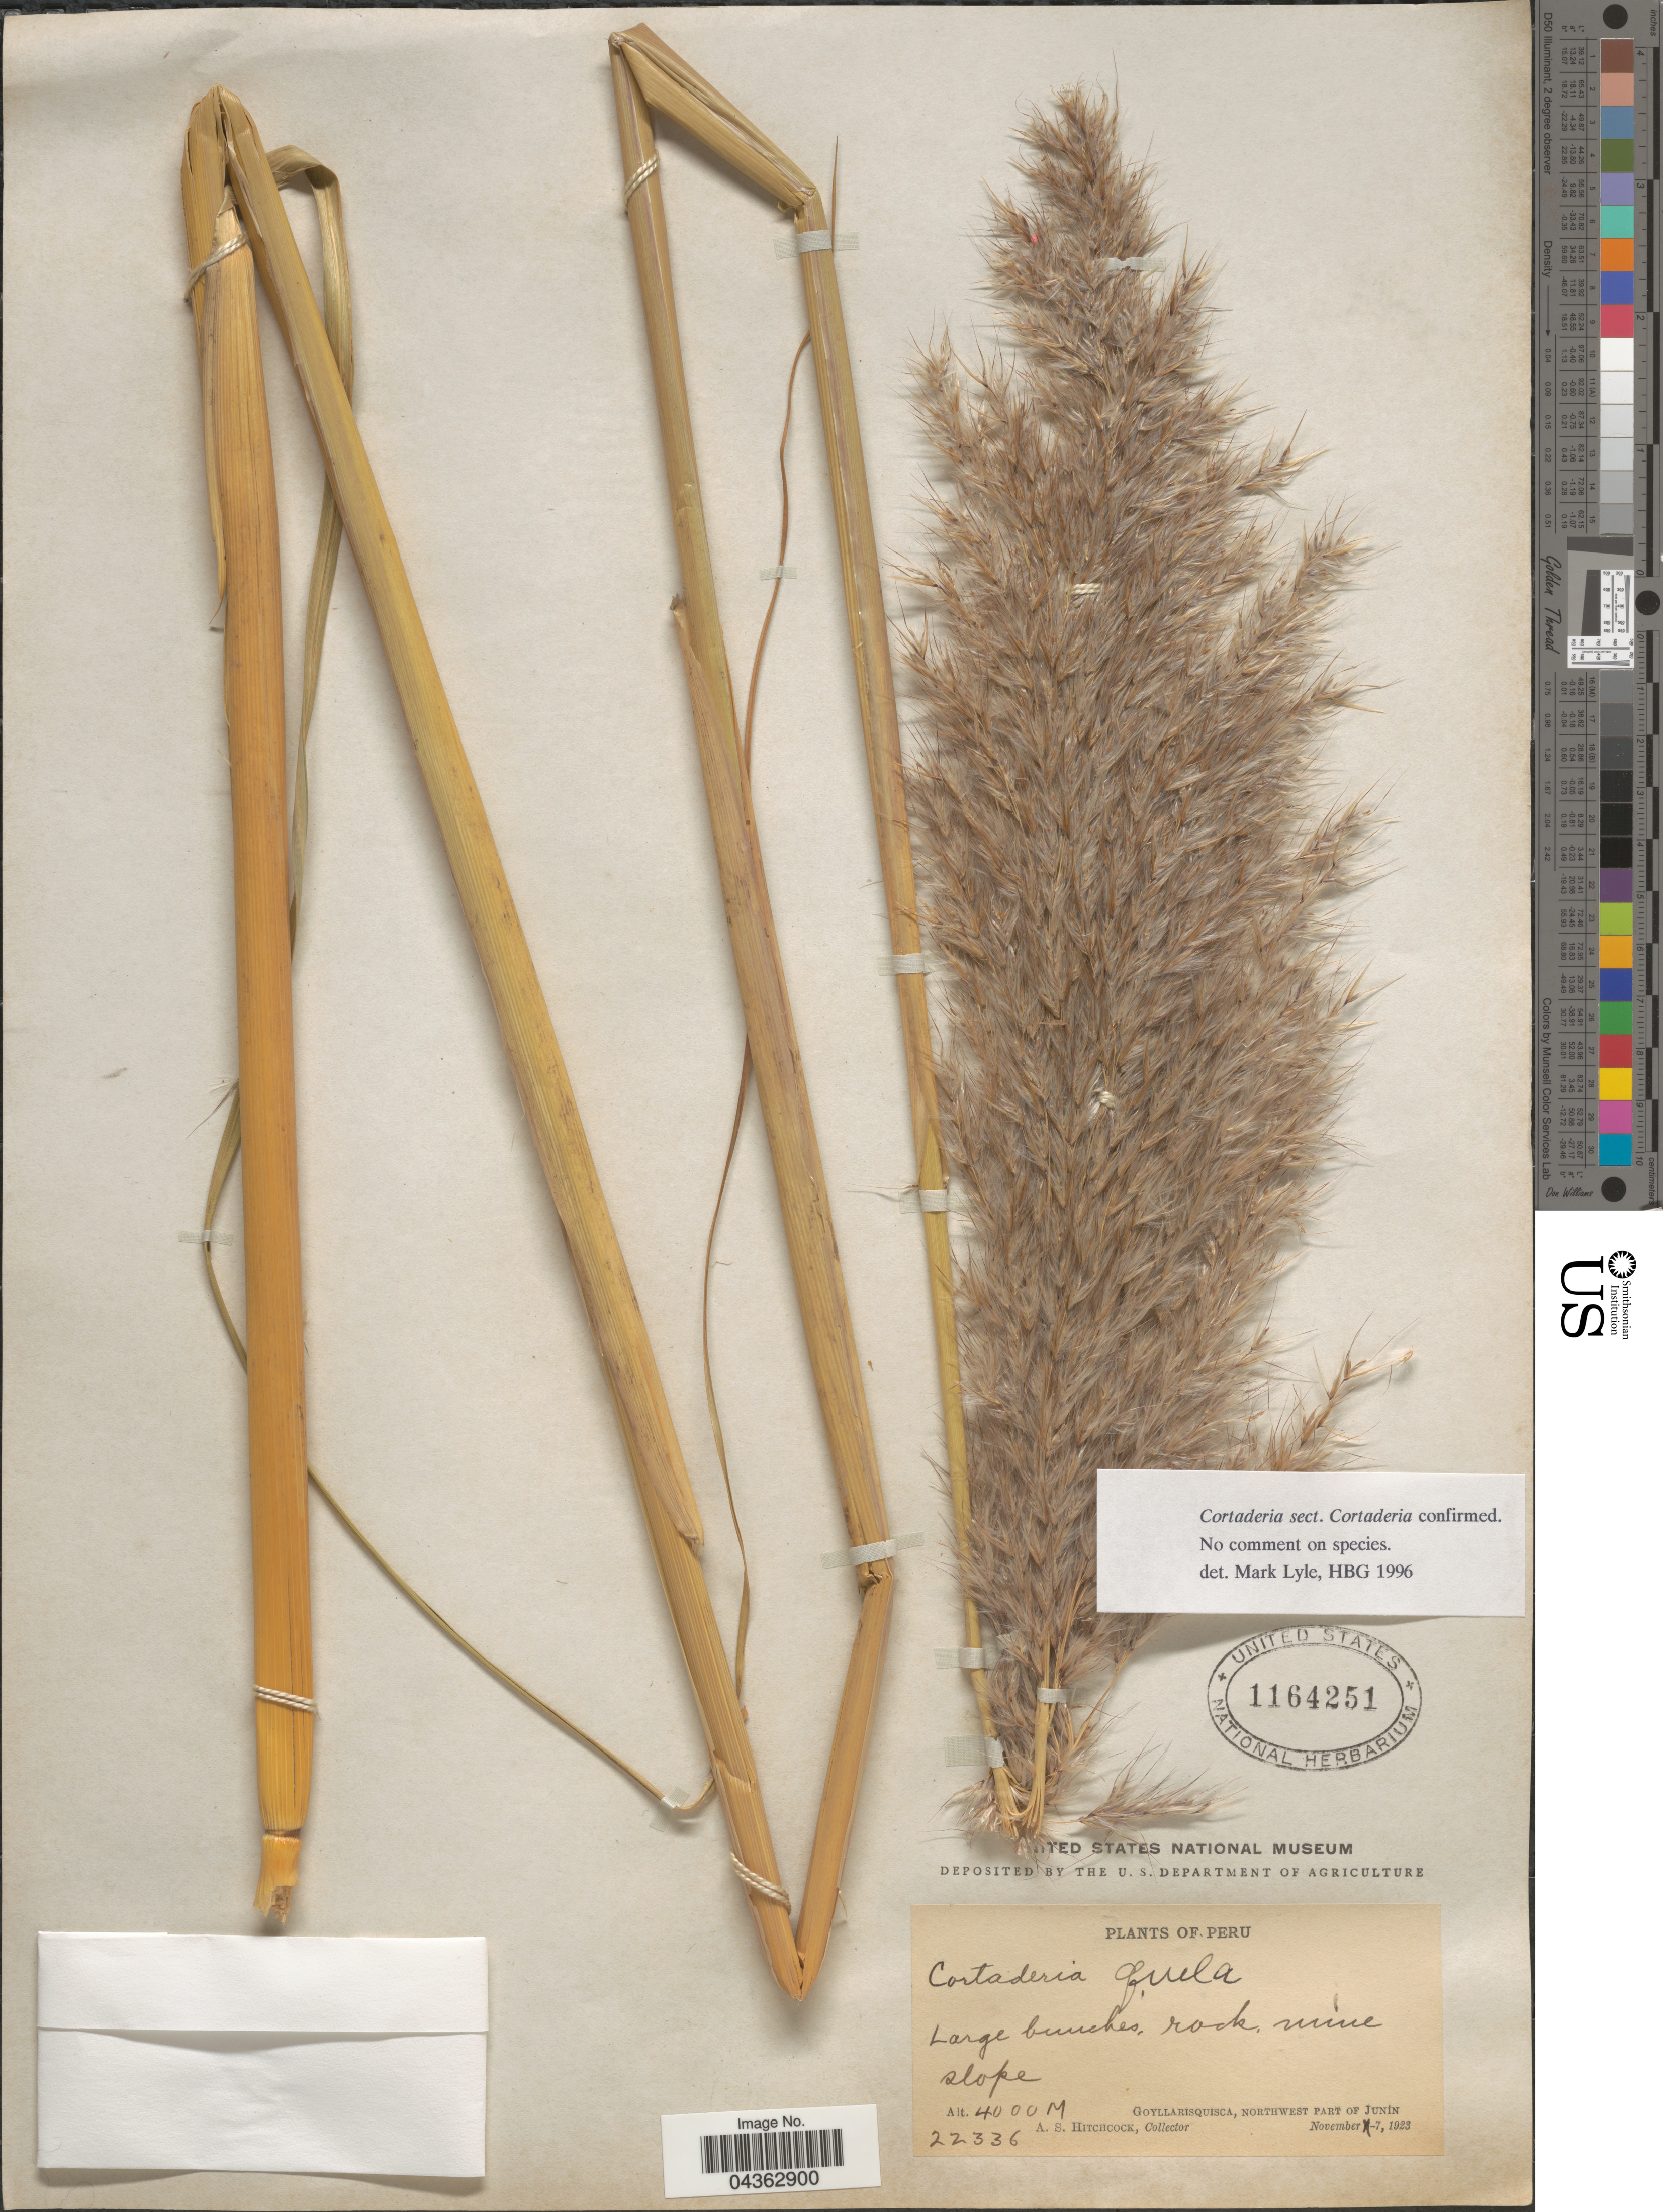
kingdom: Plantae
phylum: Tracheophyta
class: Liliopsida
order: Poales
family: Poaceae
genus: Cortaderia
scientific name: Cortaderia speciosa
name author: (Nees) Stapf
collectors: A. S. Hitchcock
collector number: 22336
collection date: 1923-11-07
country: Peru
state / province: Junín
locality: Goyllarisquisca, northwest part of Junin.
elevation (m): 4000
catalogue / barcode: US 1164251